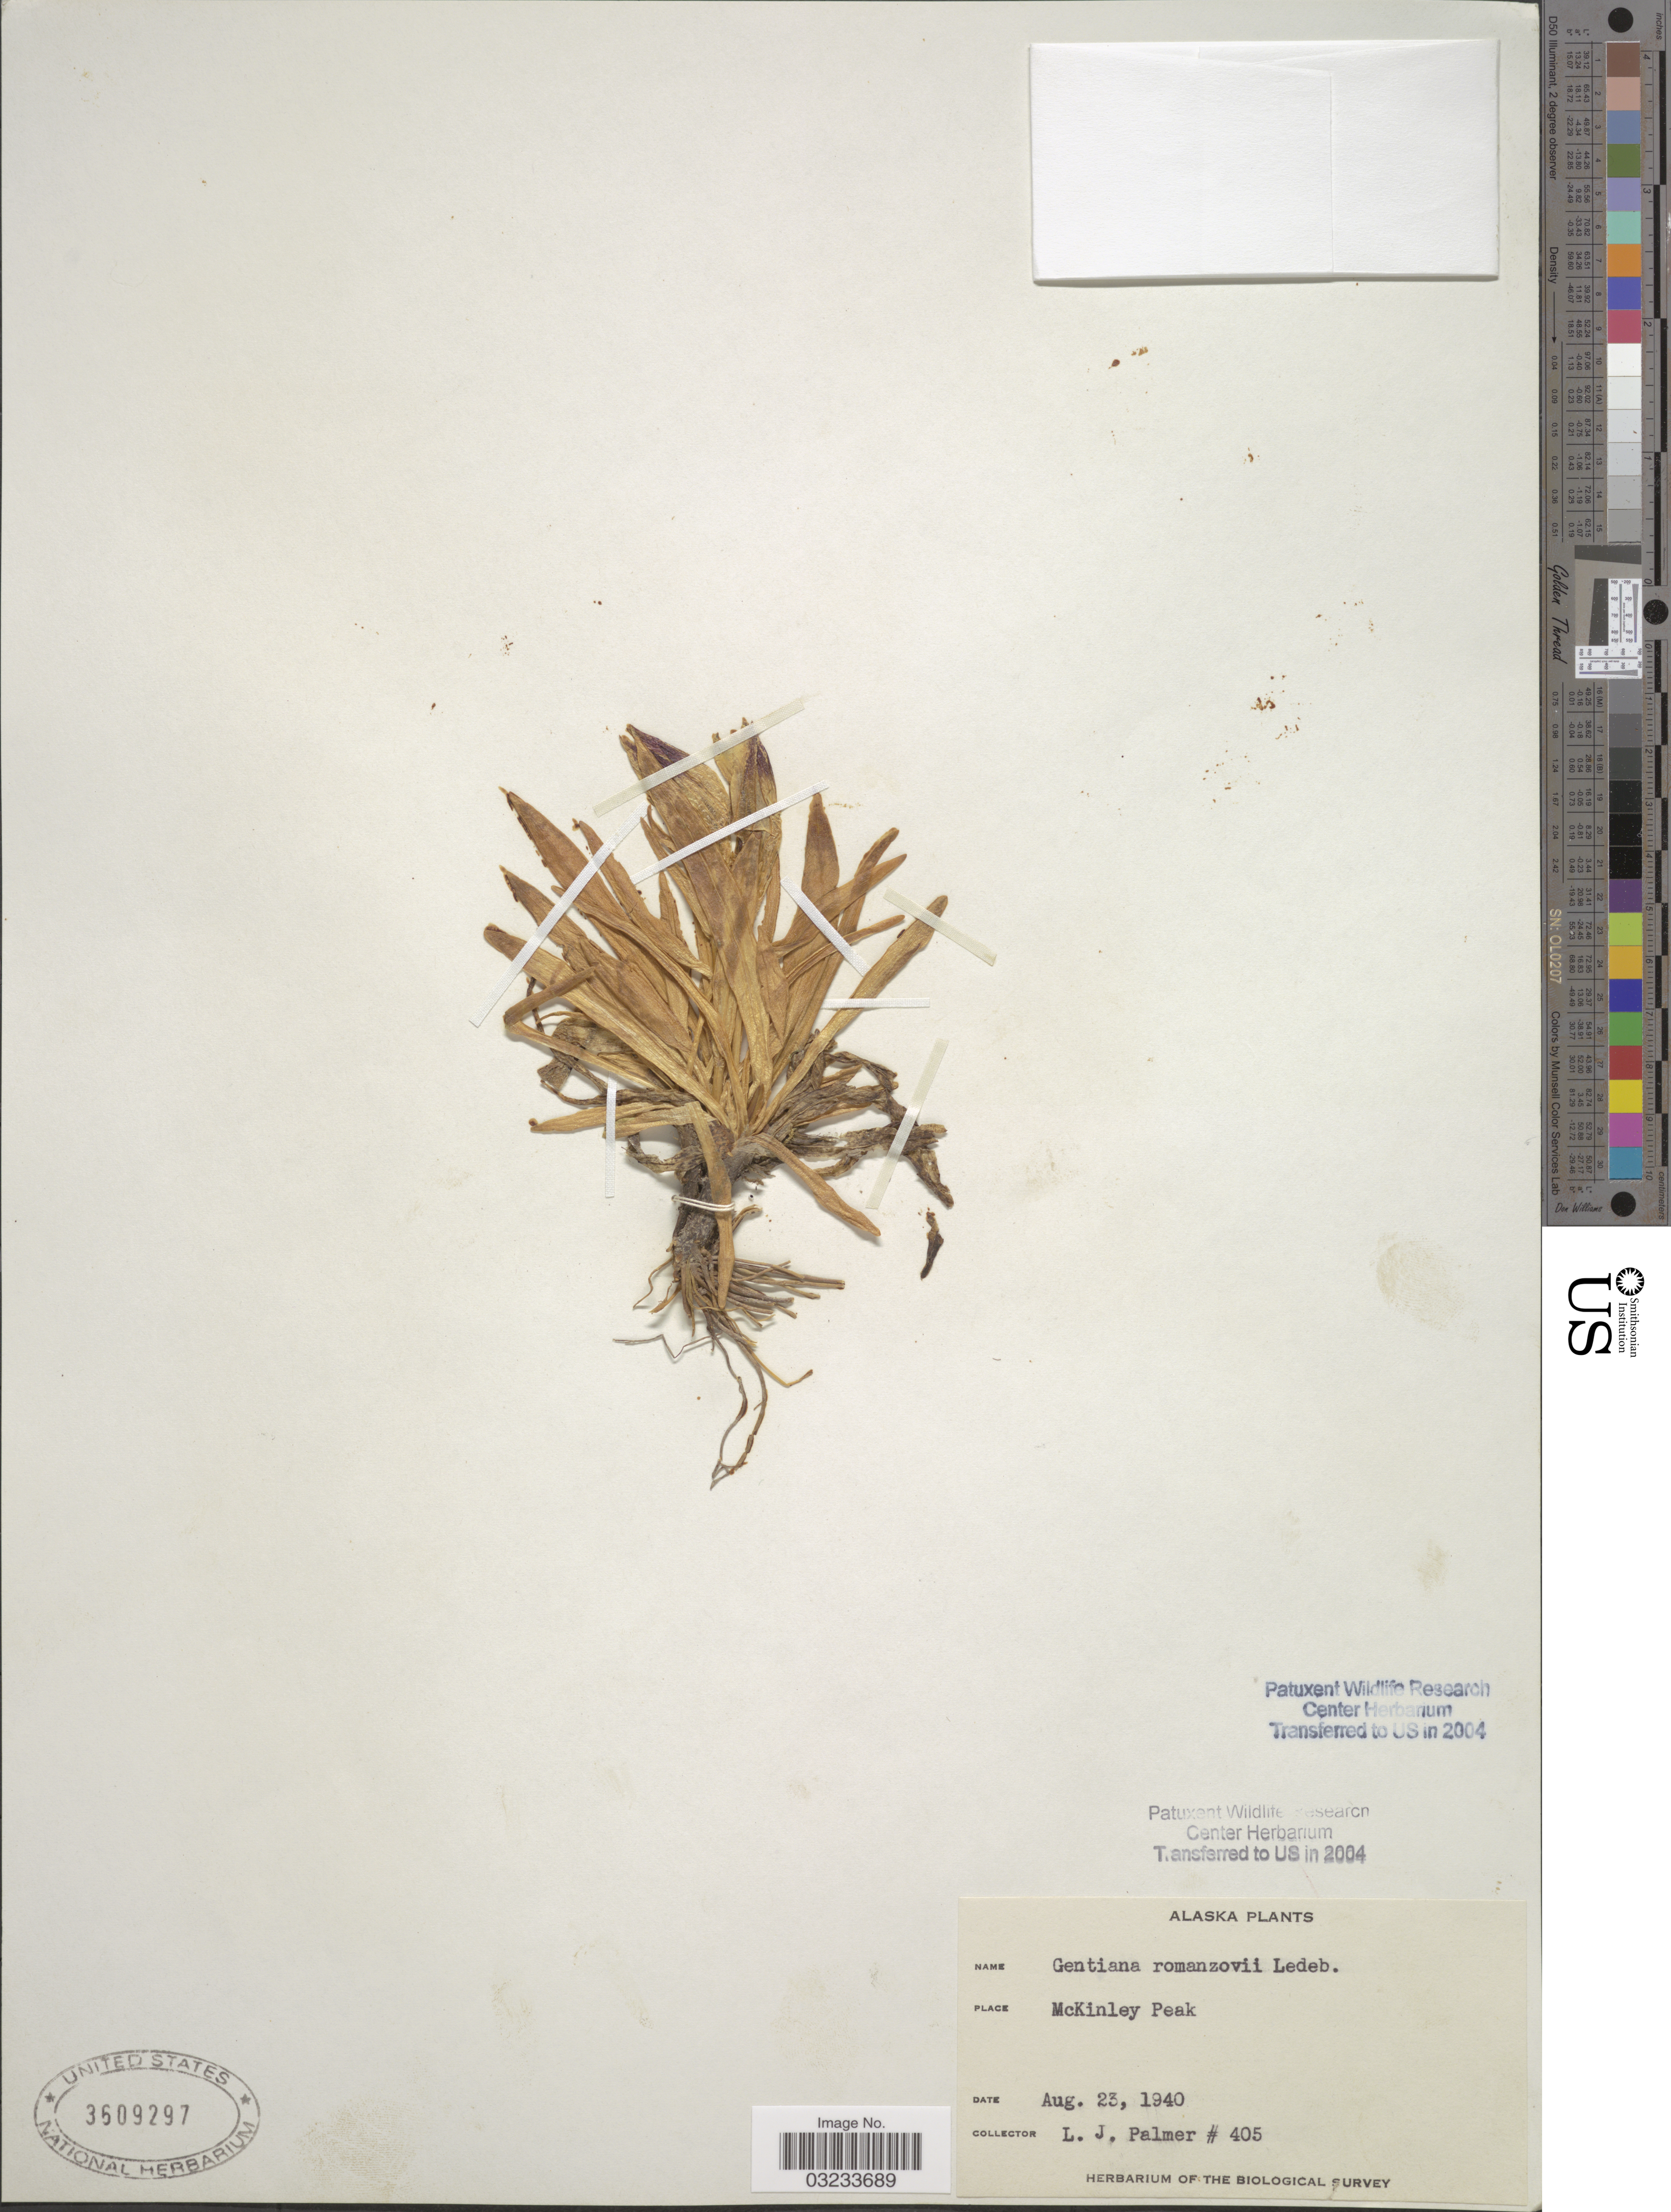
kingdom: Plantae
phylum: Tracheophyta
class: Magnoliopsida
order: Gentianales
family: Gentianaceae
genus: Gentiana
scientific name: Gentiana algida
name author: Pall.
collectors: L. J. Palmer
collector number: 405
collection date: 1940-08-23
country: United States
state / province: Alaska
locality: McKinley Peak.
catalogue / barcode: US 3609297